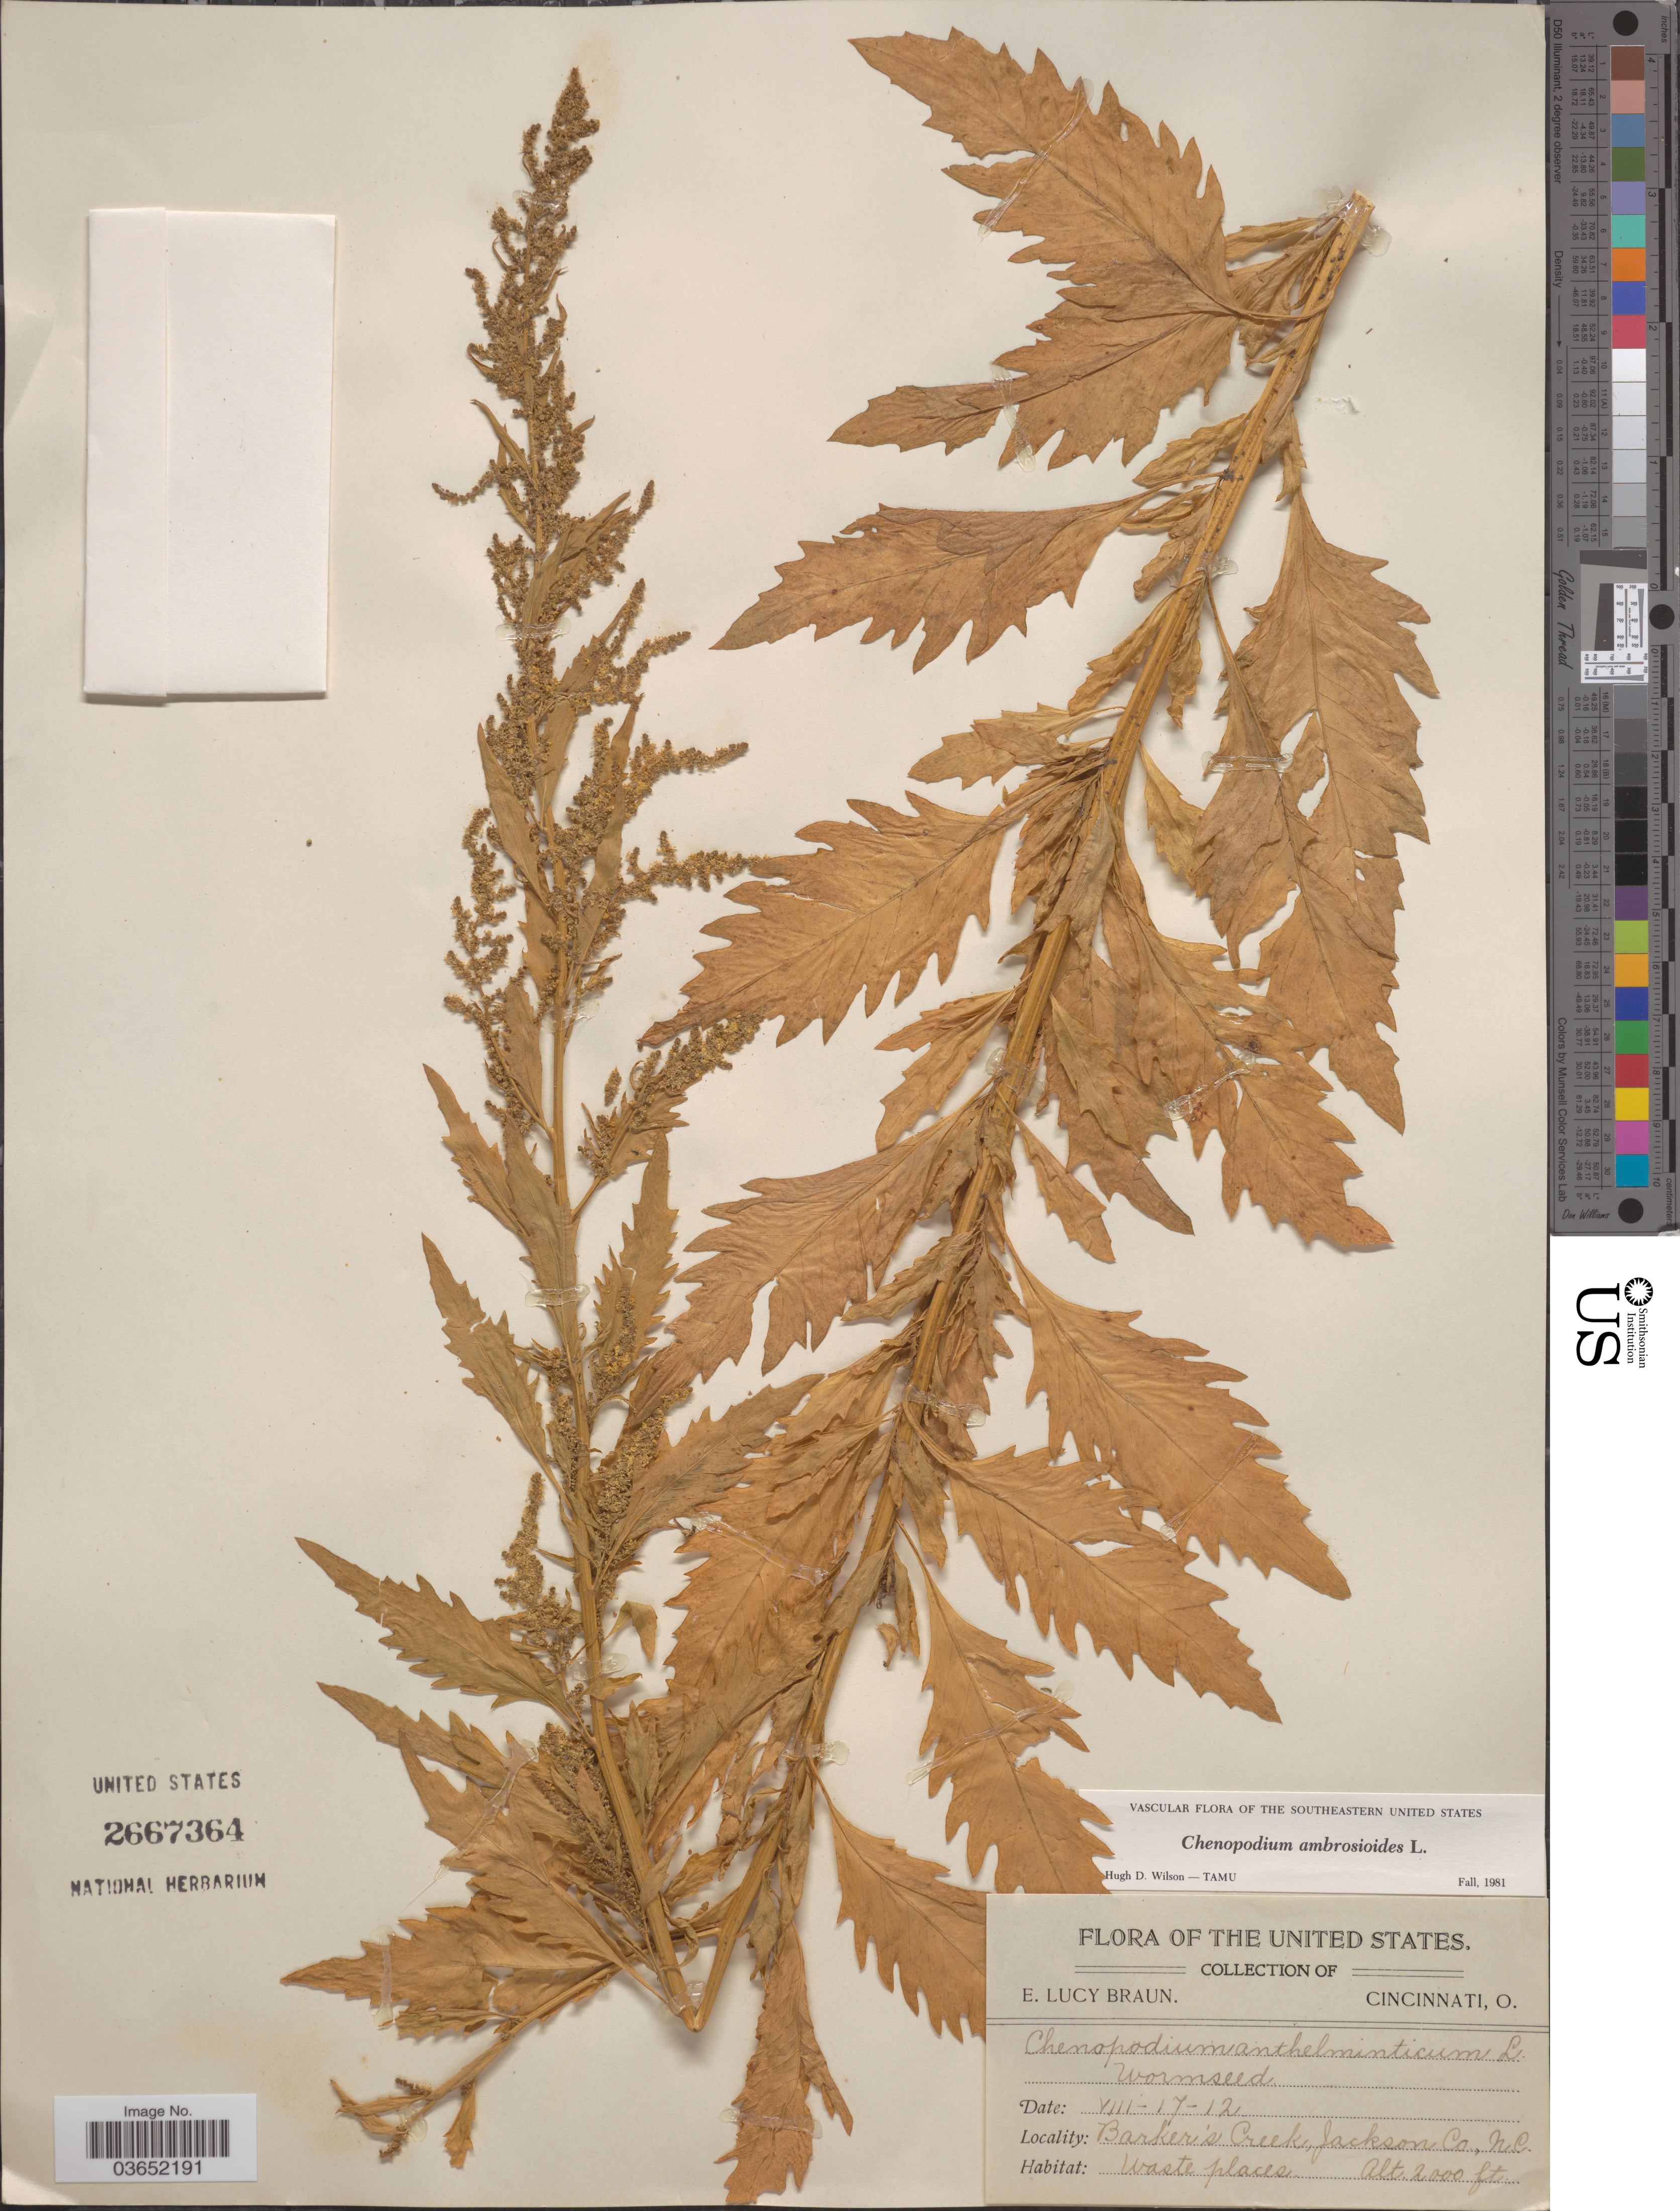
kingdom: Plantae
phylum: Tracheophyta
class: Magnoliopsida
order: Caryophyllales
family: Amaranthaceae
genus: Chenopodium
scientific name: Chenopodium ambrosioides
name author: L.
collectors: E. L. Braun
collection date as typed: Transcribed d/m/y: 17/8/12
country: United States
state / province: North Carolina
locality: Barker's Creek, Jackson Co.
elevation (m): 610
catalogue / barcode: US 2667364